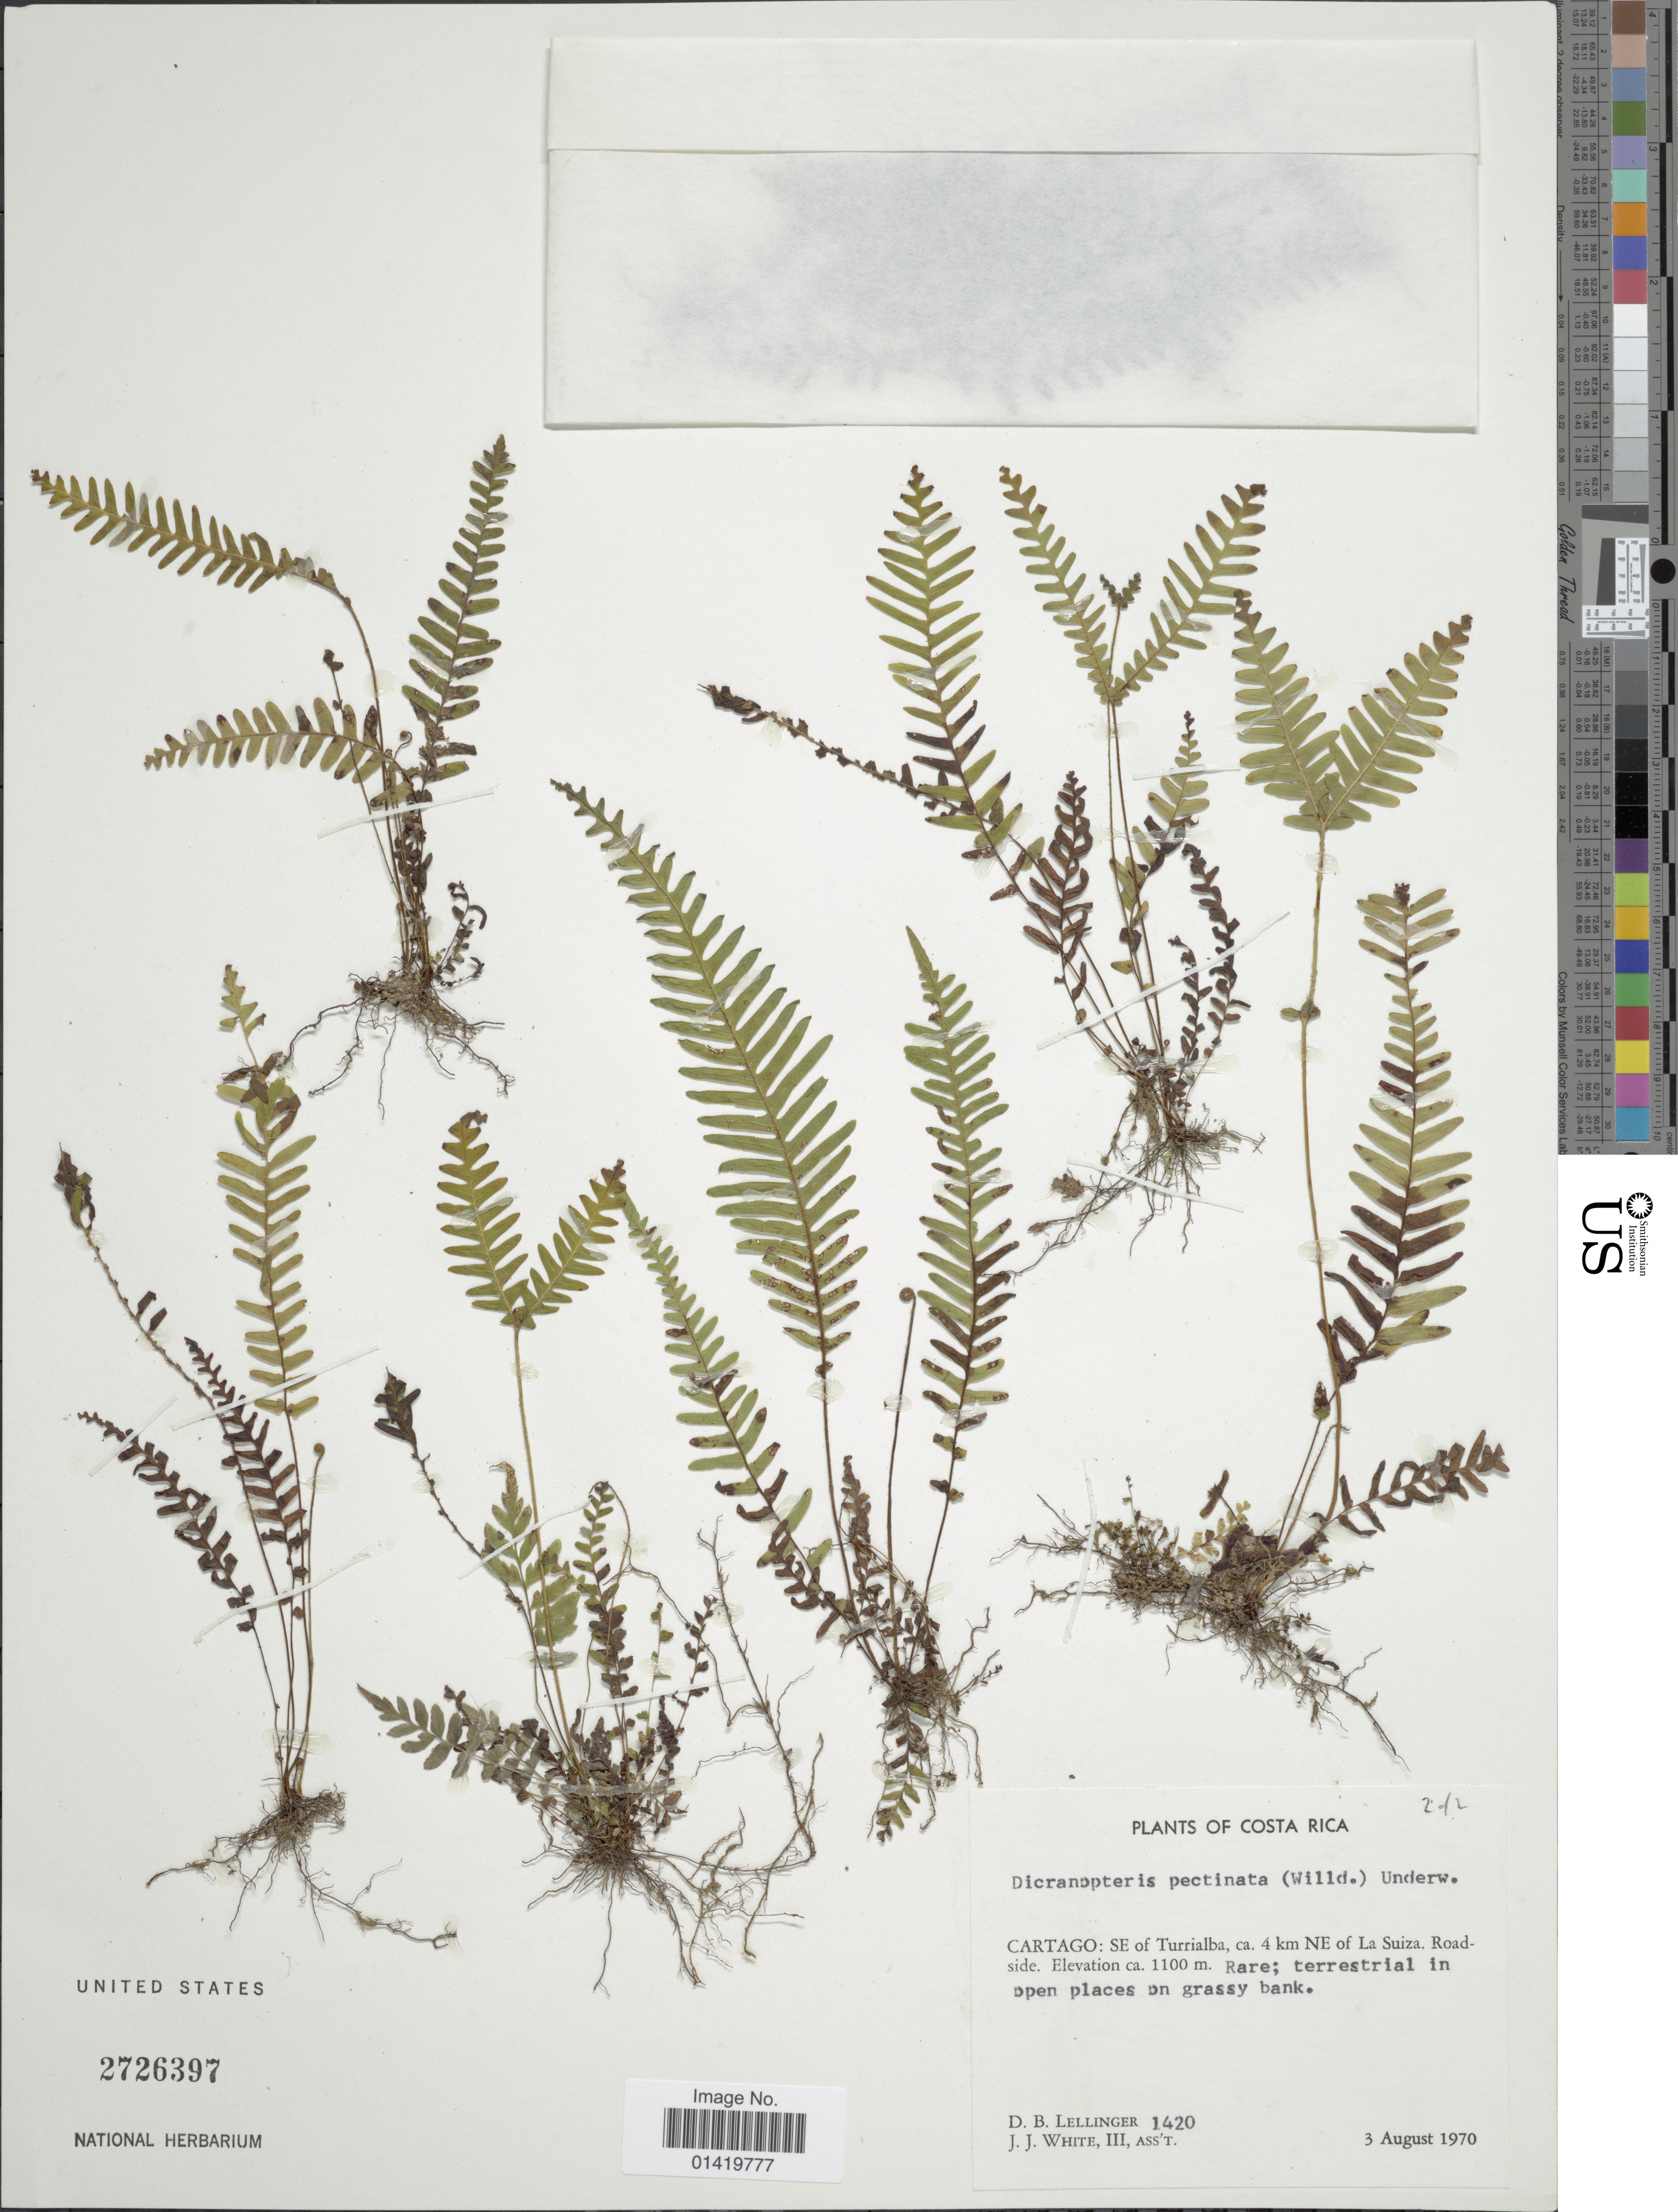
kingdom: Plantae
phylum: Tracheophyta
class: Polypodiopsida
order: Gleicheniales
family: Gleicheniaceae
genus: Gleichenella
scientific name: Gleichenella pectinata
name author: (Willd.) Ching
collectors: D. B. Lellinger & J. J. White III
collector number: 1420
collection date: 1970-08-03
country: Costa Rica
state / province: Cartago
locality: SE of Turrialba, ca. 4 km NE of La Suiza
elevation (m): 1100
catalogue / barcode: US 2726397